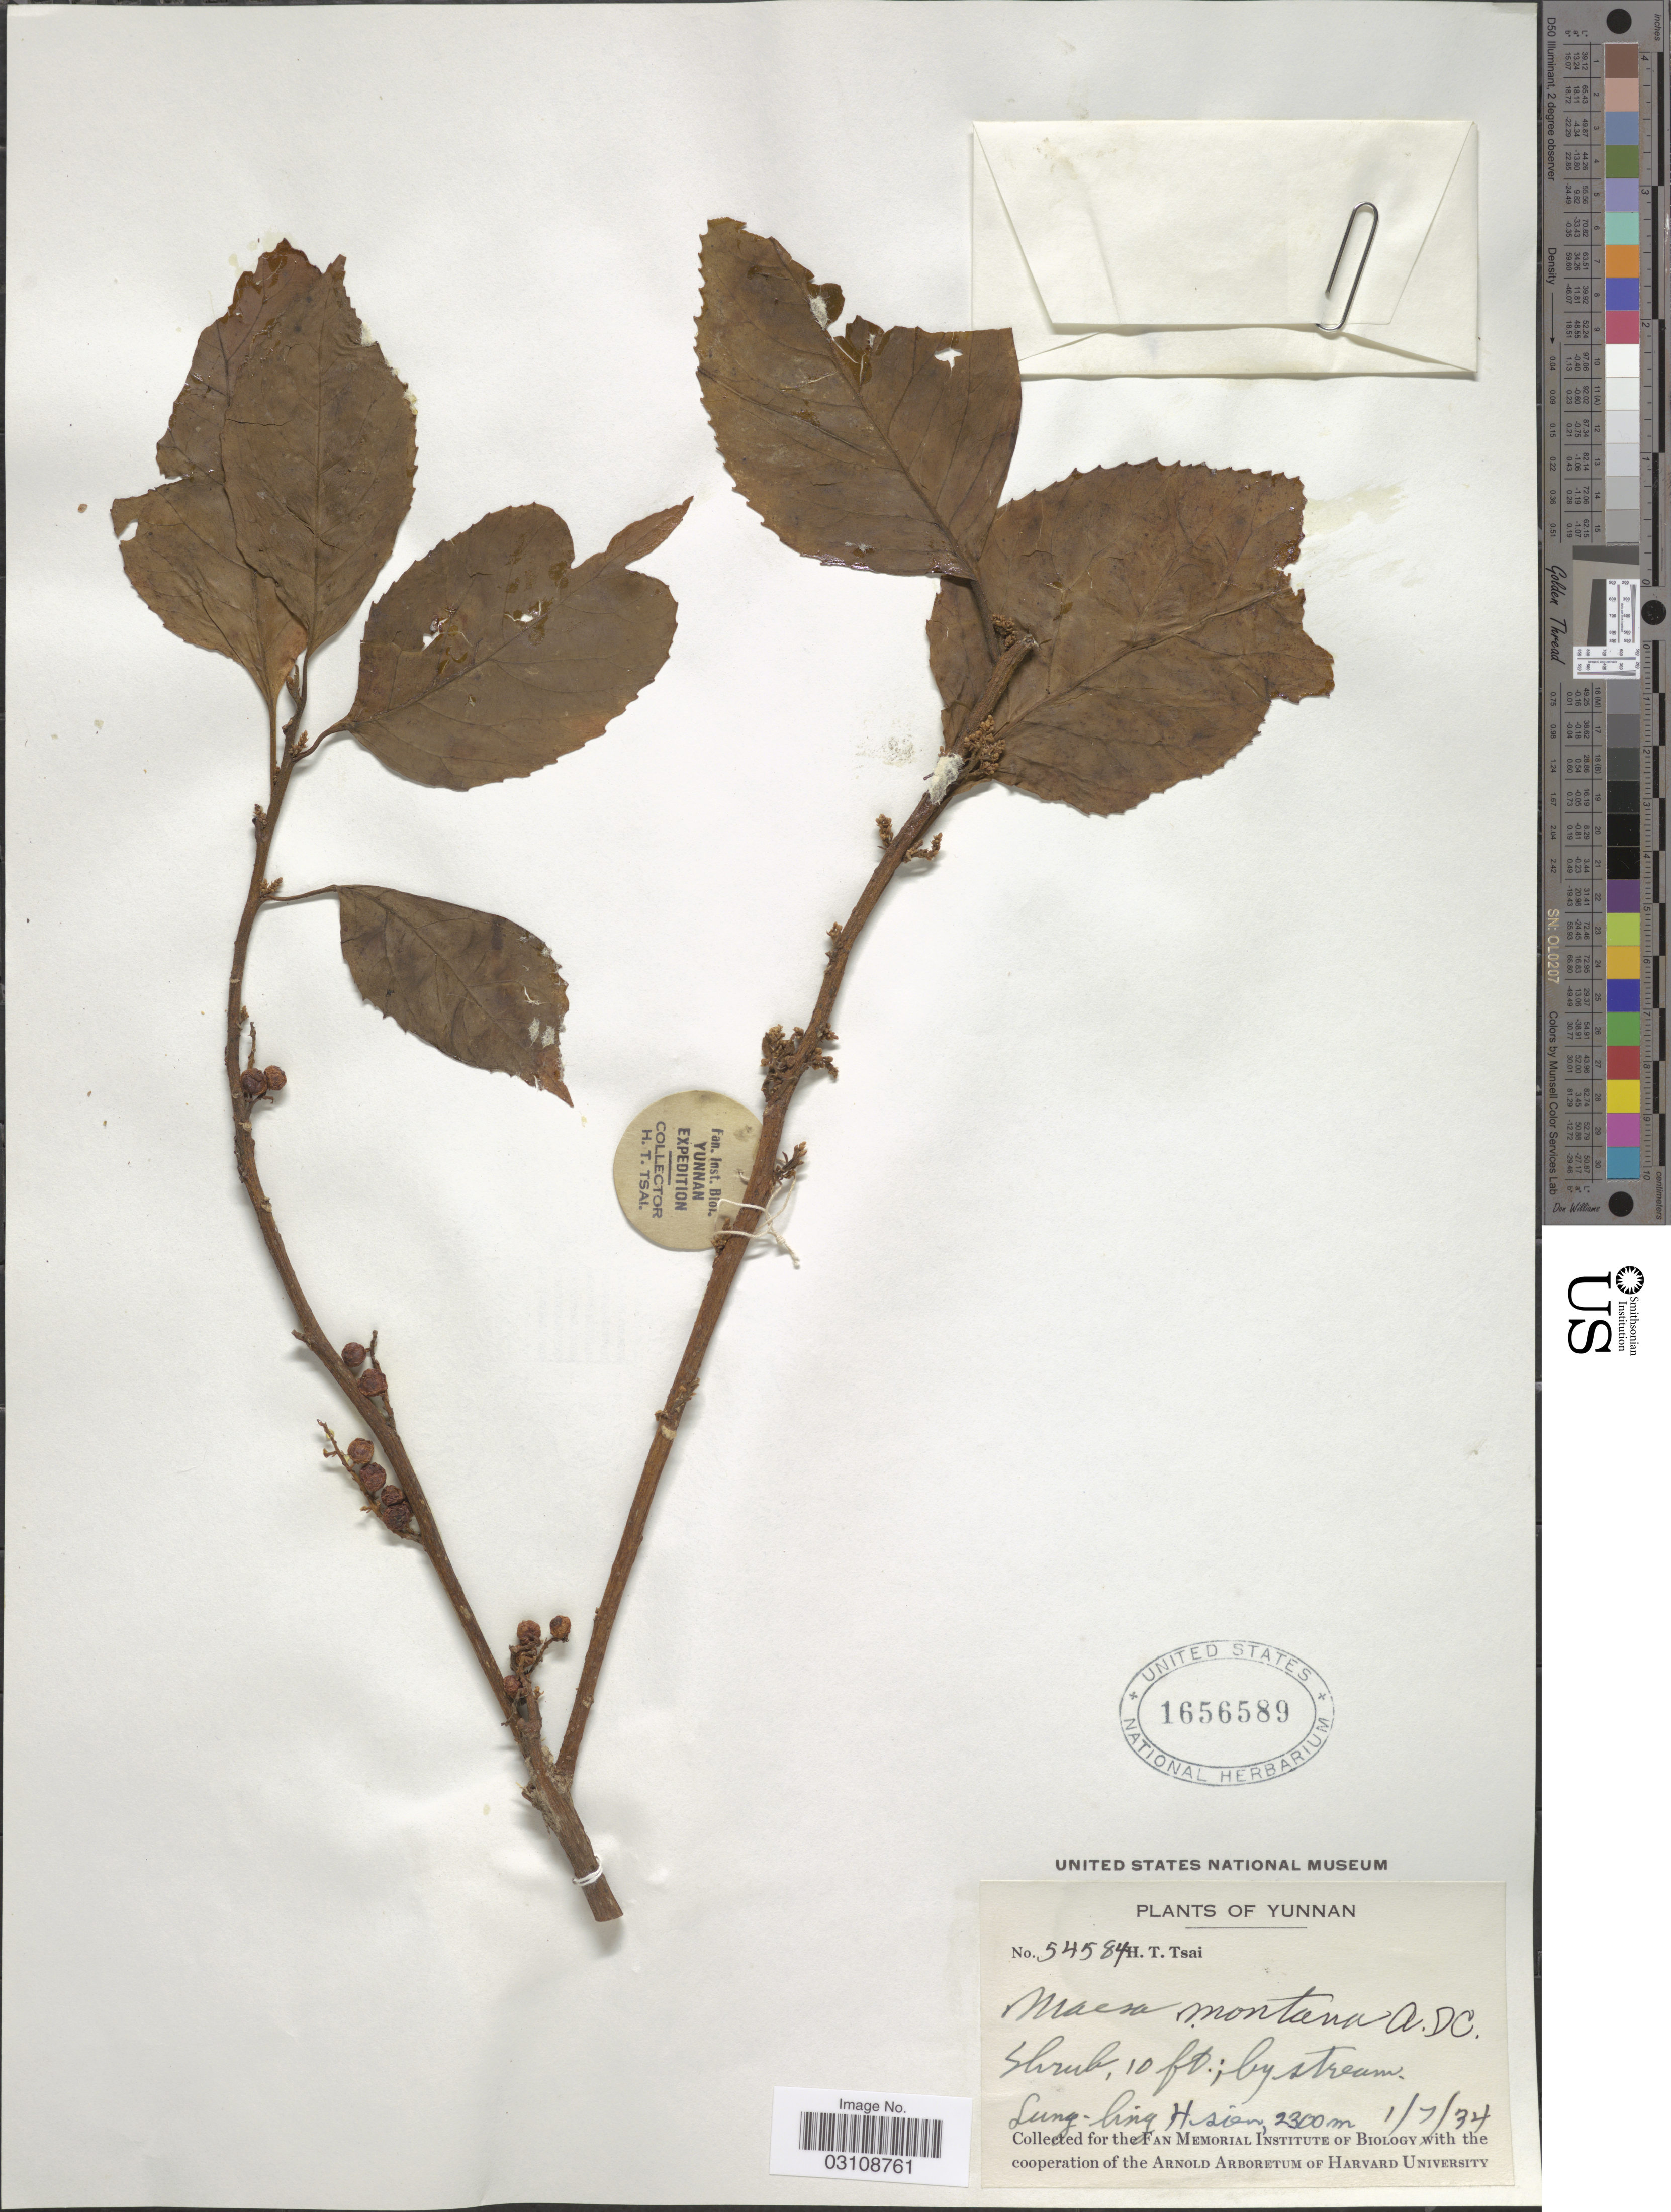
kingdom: Plantae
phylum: Tracheophyta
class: Magnoliopsida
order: Ericales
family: Primulaceae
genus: Maesa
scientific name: Maesa montana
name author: A. DC.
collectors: H. Tsai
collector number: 54584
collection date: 1934-07-01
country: China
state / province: Yunnan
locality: Lung-ling Hsien.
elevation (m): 2300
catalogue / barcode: US 1656589